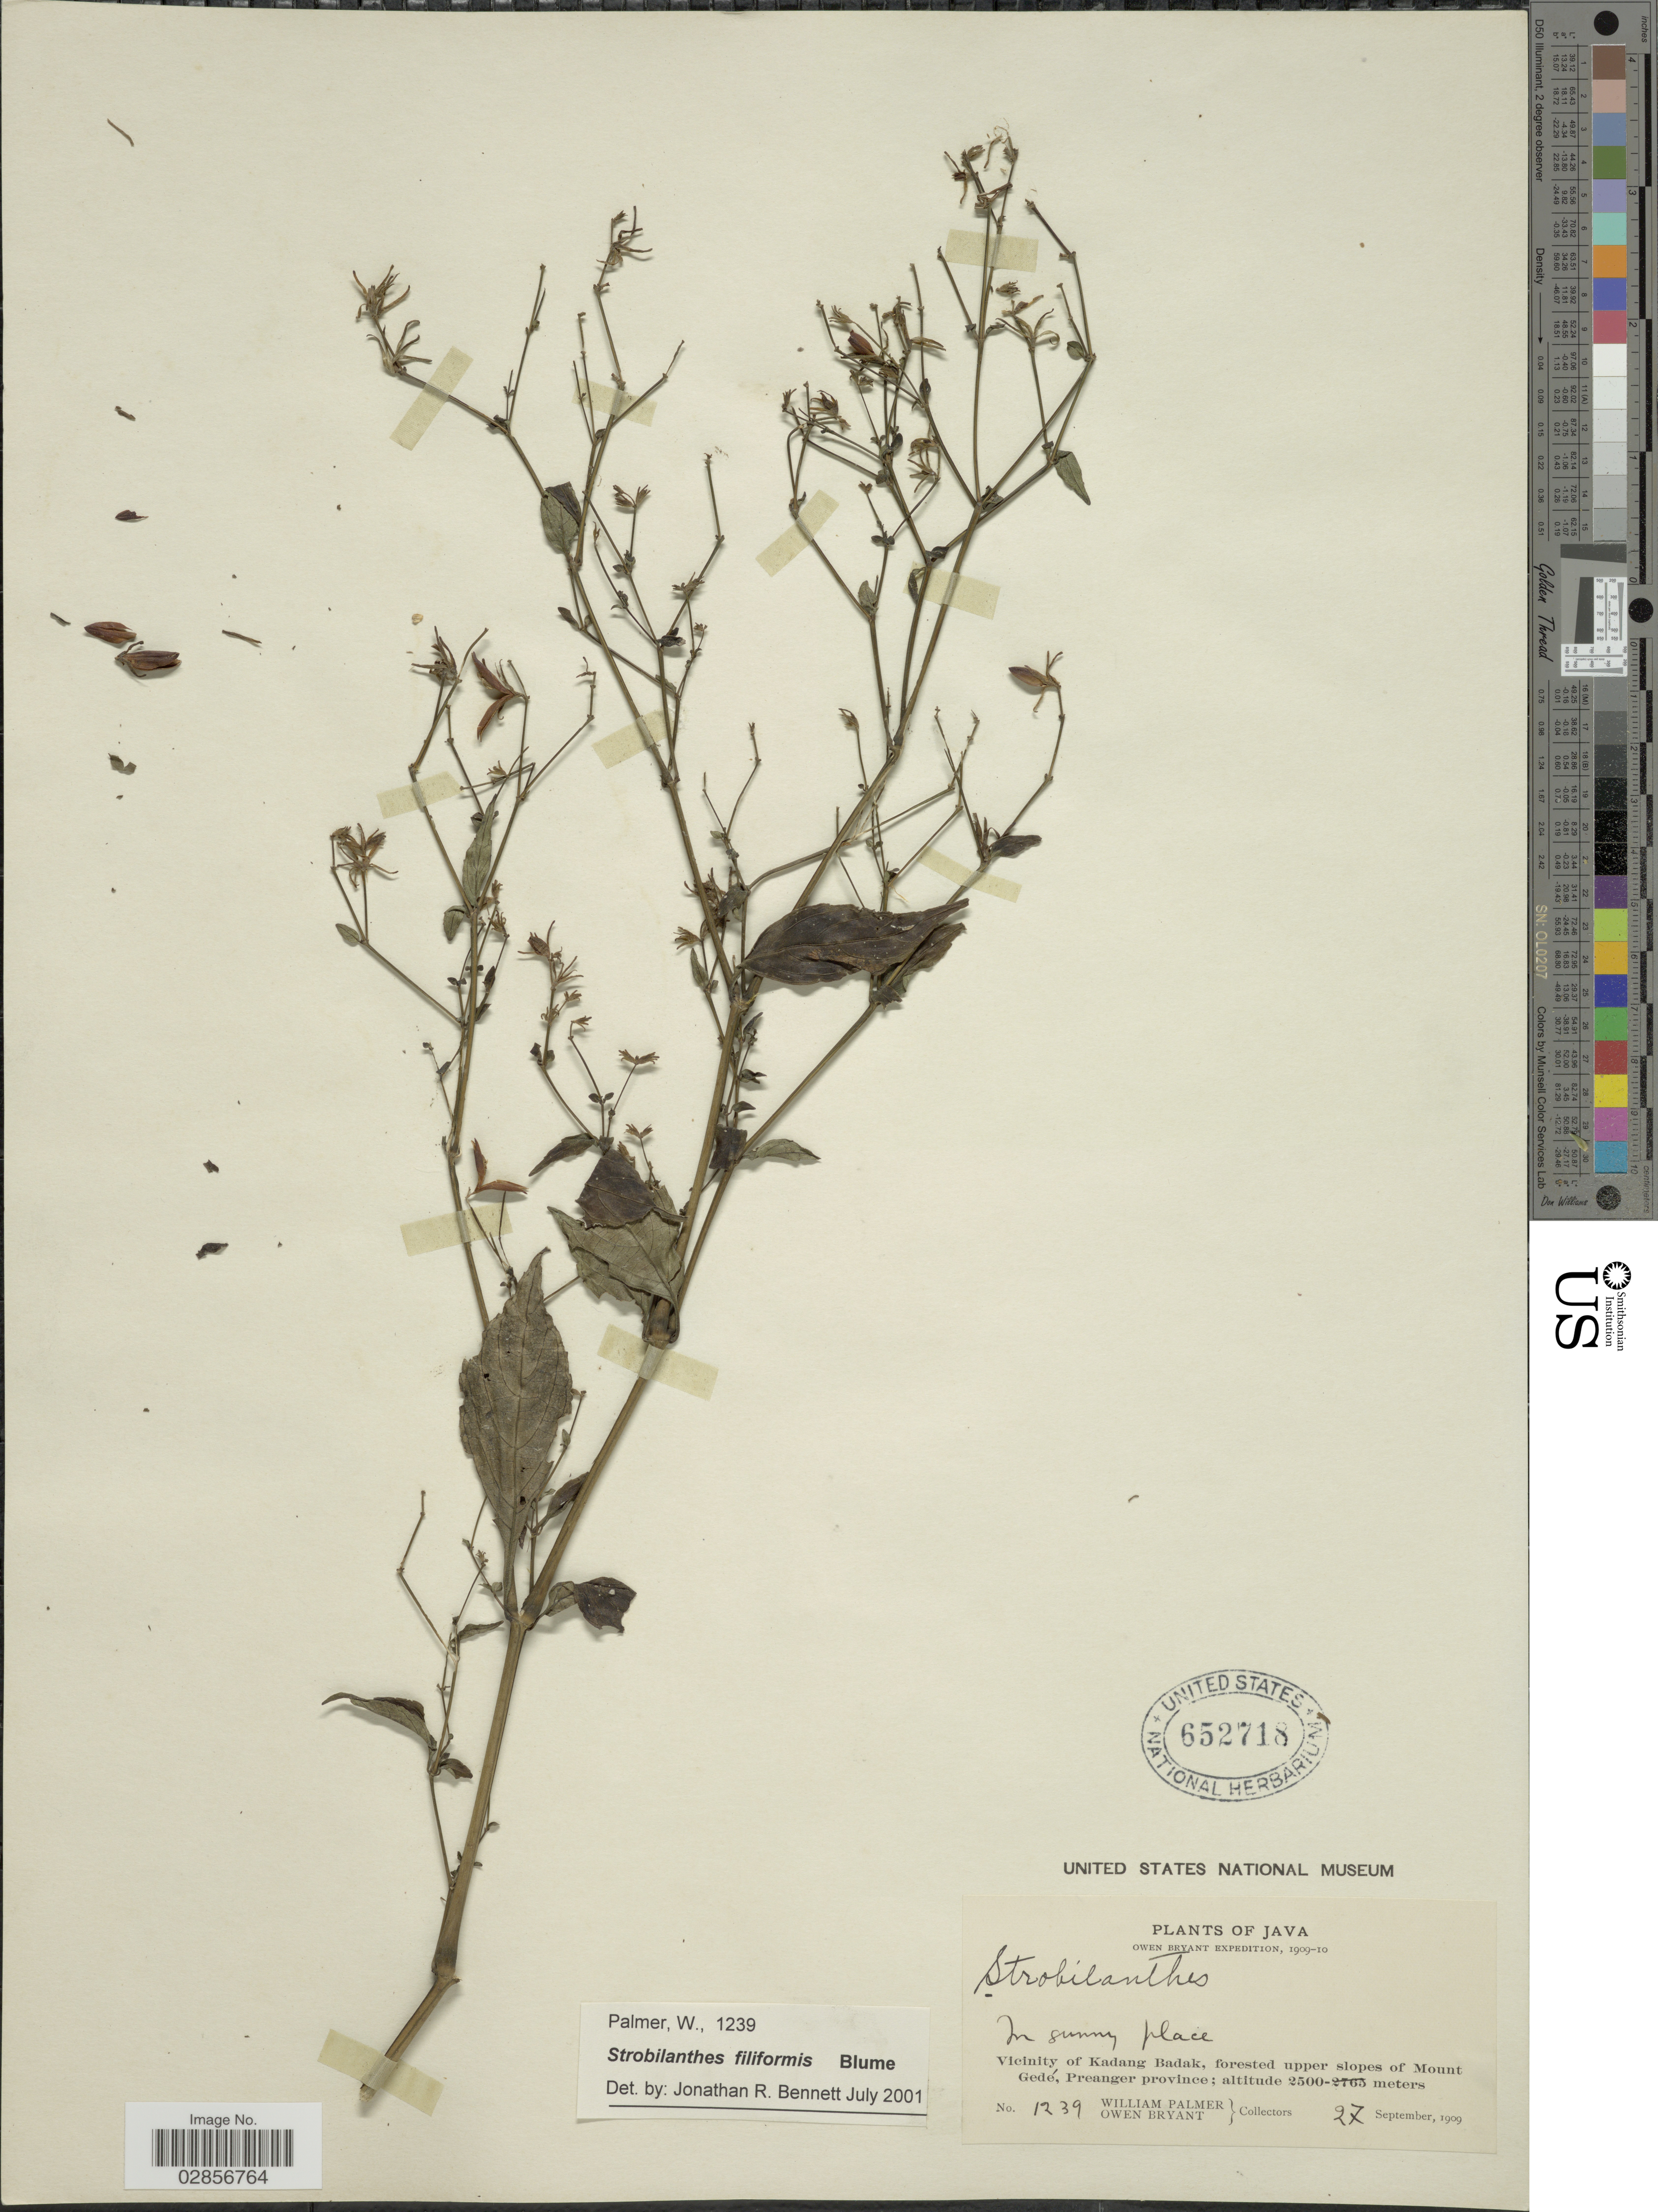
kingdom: Plantae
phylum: Tracheophyta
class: Magnoliopsida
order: Lamiales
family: Acanthaceae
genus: Strobilanthes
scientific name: Strobilanthes filiformis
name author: Blume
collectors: W. Palmer & O. Bryant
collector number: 1239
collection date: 1909-09-27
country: Indonesia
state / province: Java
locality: Vicinity of Kadang Badak, forested upper slopes of Mount Gedé, Preanger province.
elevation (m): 2500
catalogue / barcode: US 652718